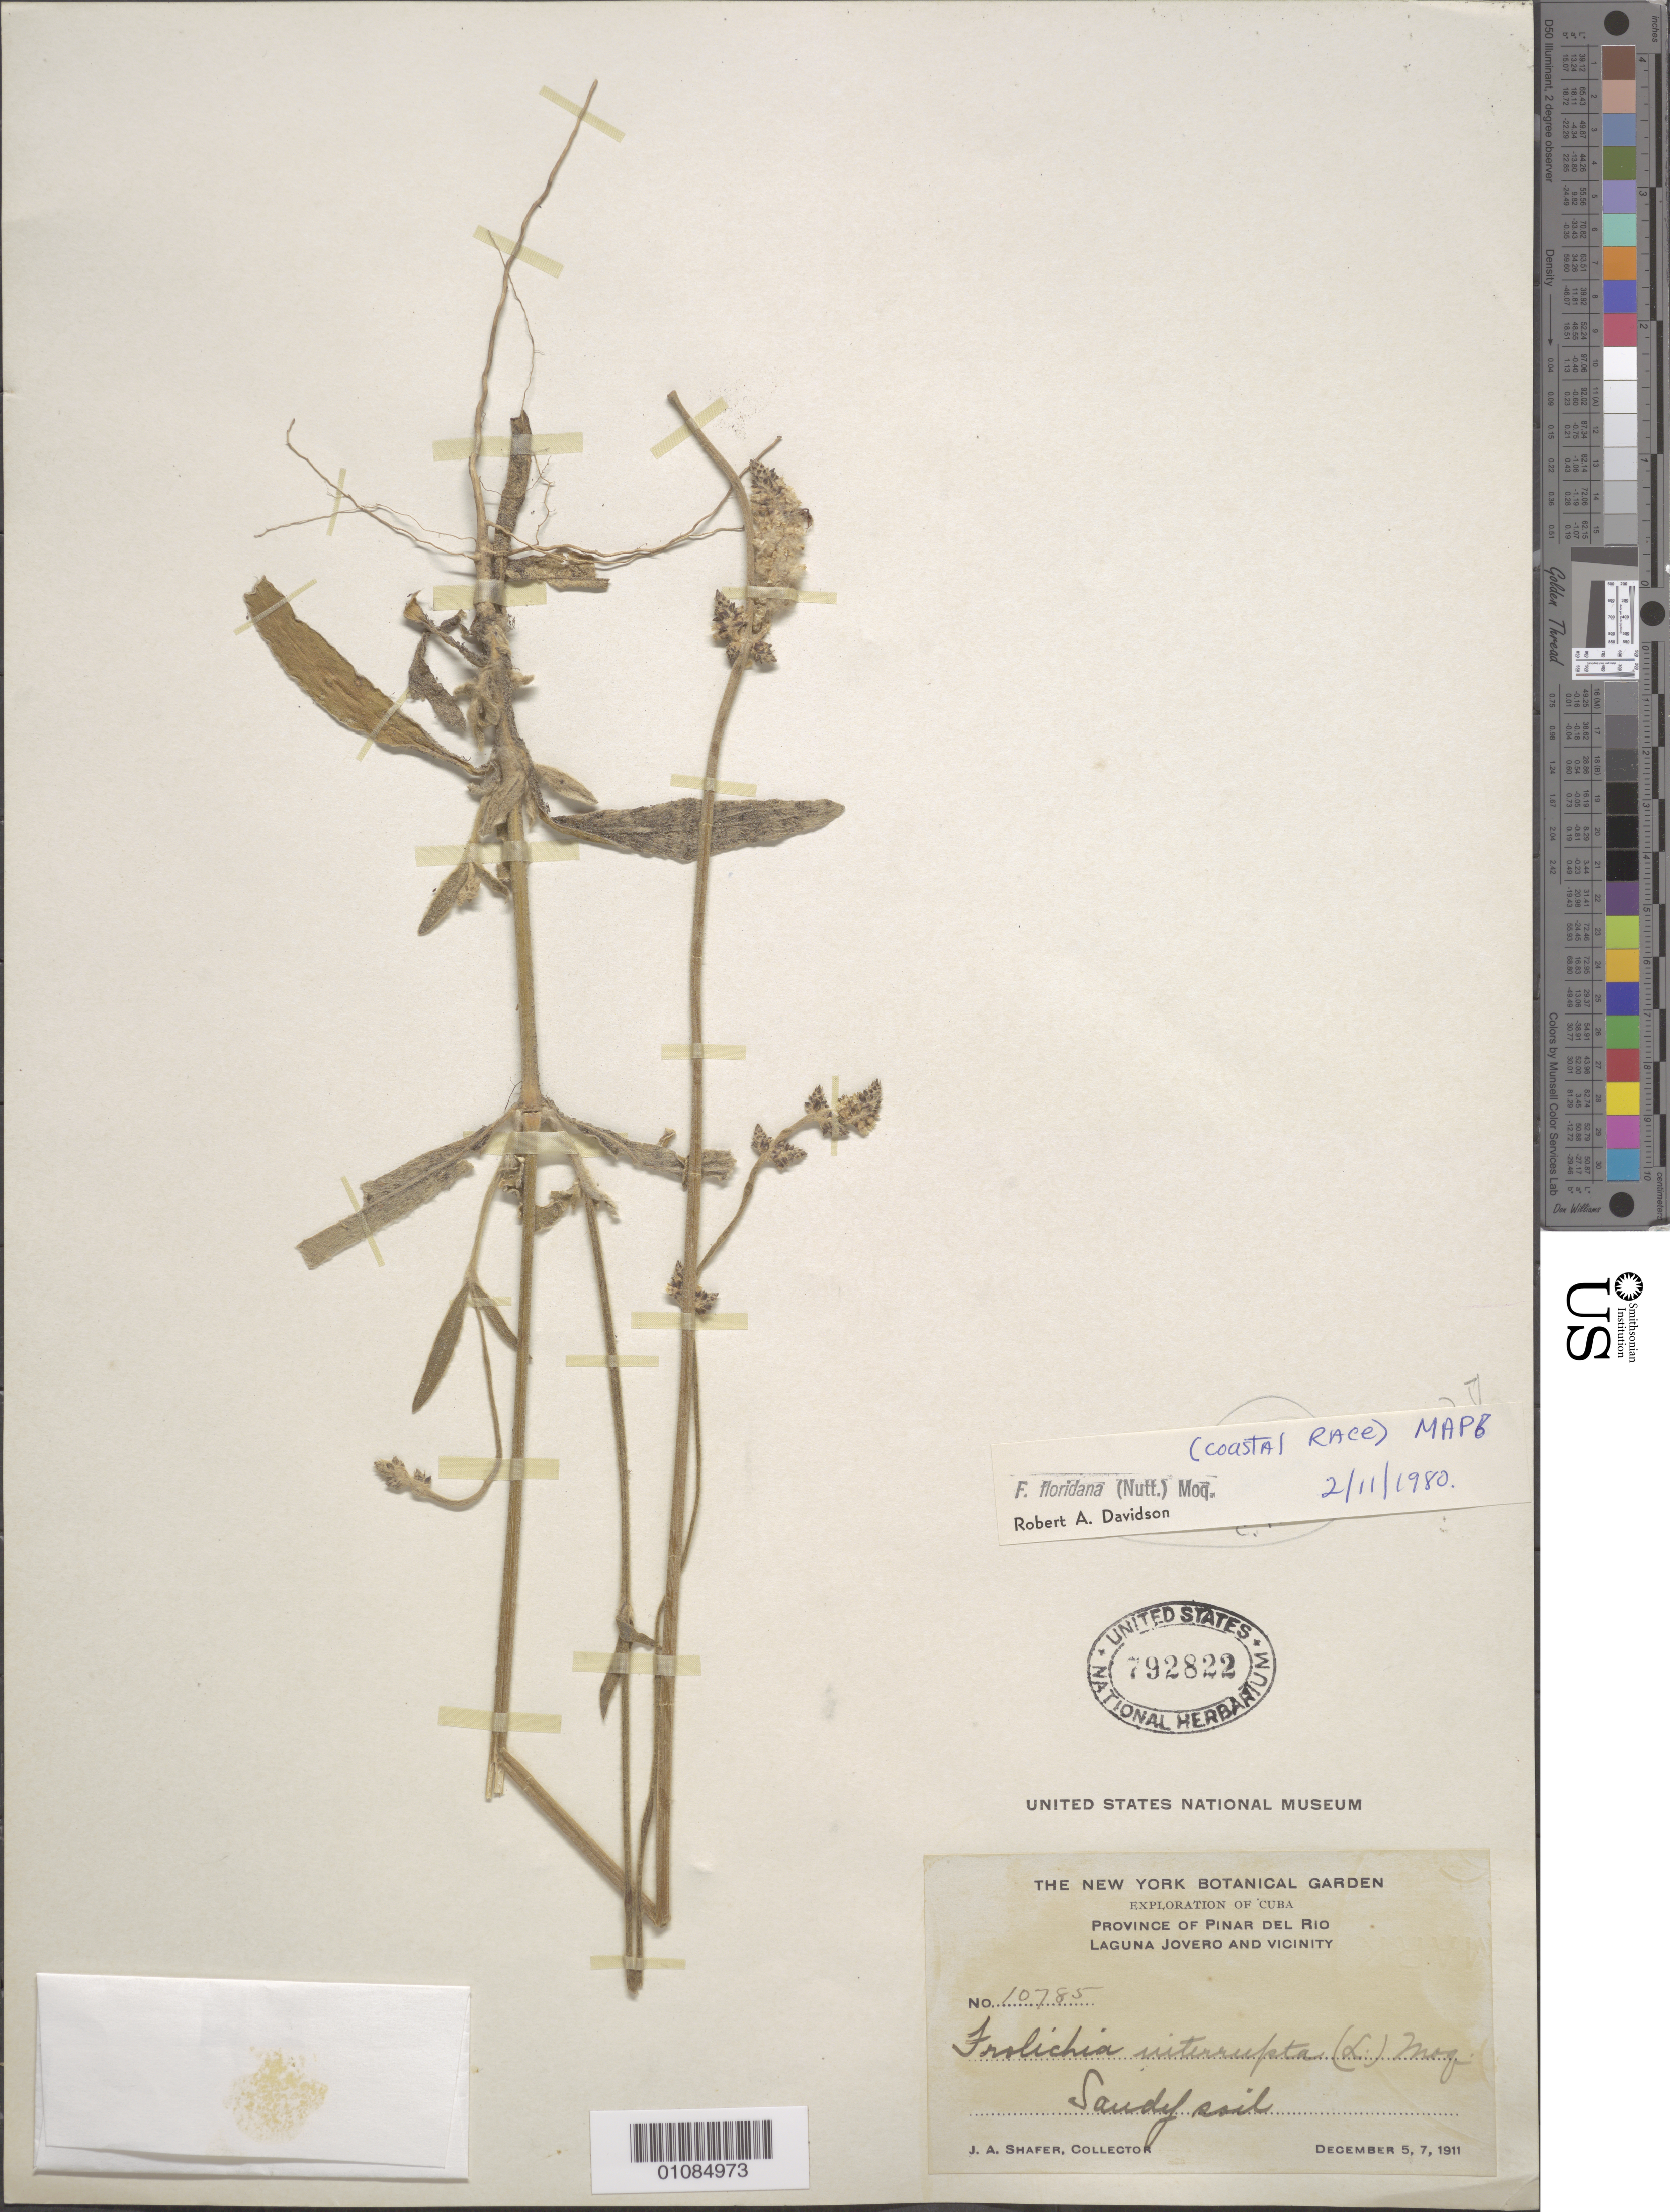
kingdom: Plantae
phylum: Tracheophyta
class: Magnoliopsida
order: Caryophyllales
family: Amaranthaceae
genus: Froelichia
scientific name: Froelichia floridana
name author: (Nutt.) Moq.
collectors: J. A. Shafer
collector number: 10785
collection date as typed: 05 Dec 1911 and 07 Dec 1911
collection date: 1911-12-05,1911-12-07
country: Cuba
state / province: Pinar del Rio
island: Cuba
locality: Laguna Jovero and Vicinity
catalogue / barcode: US 792822